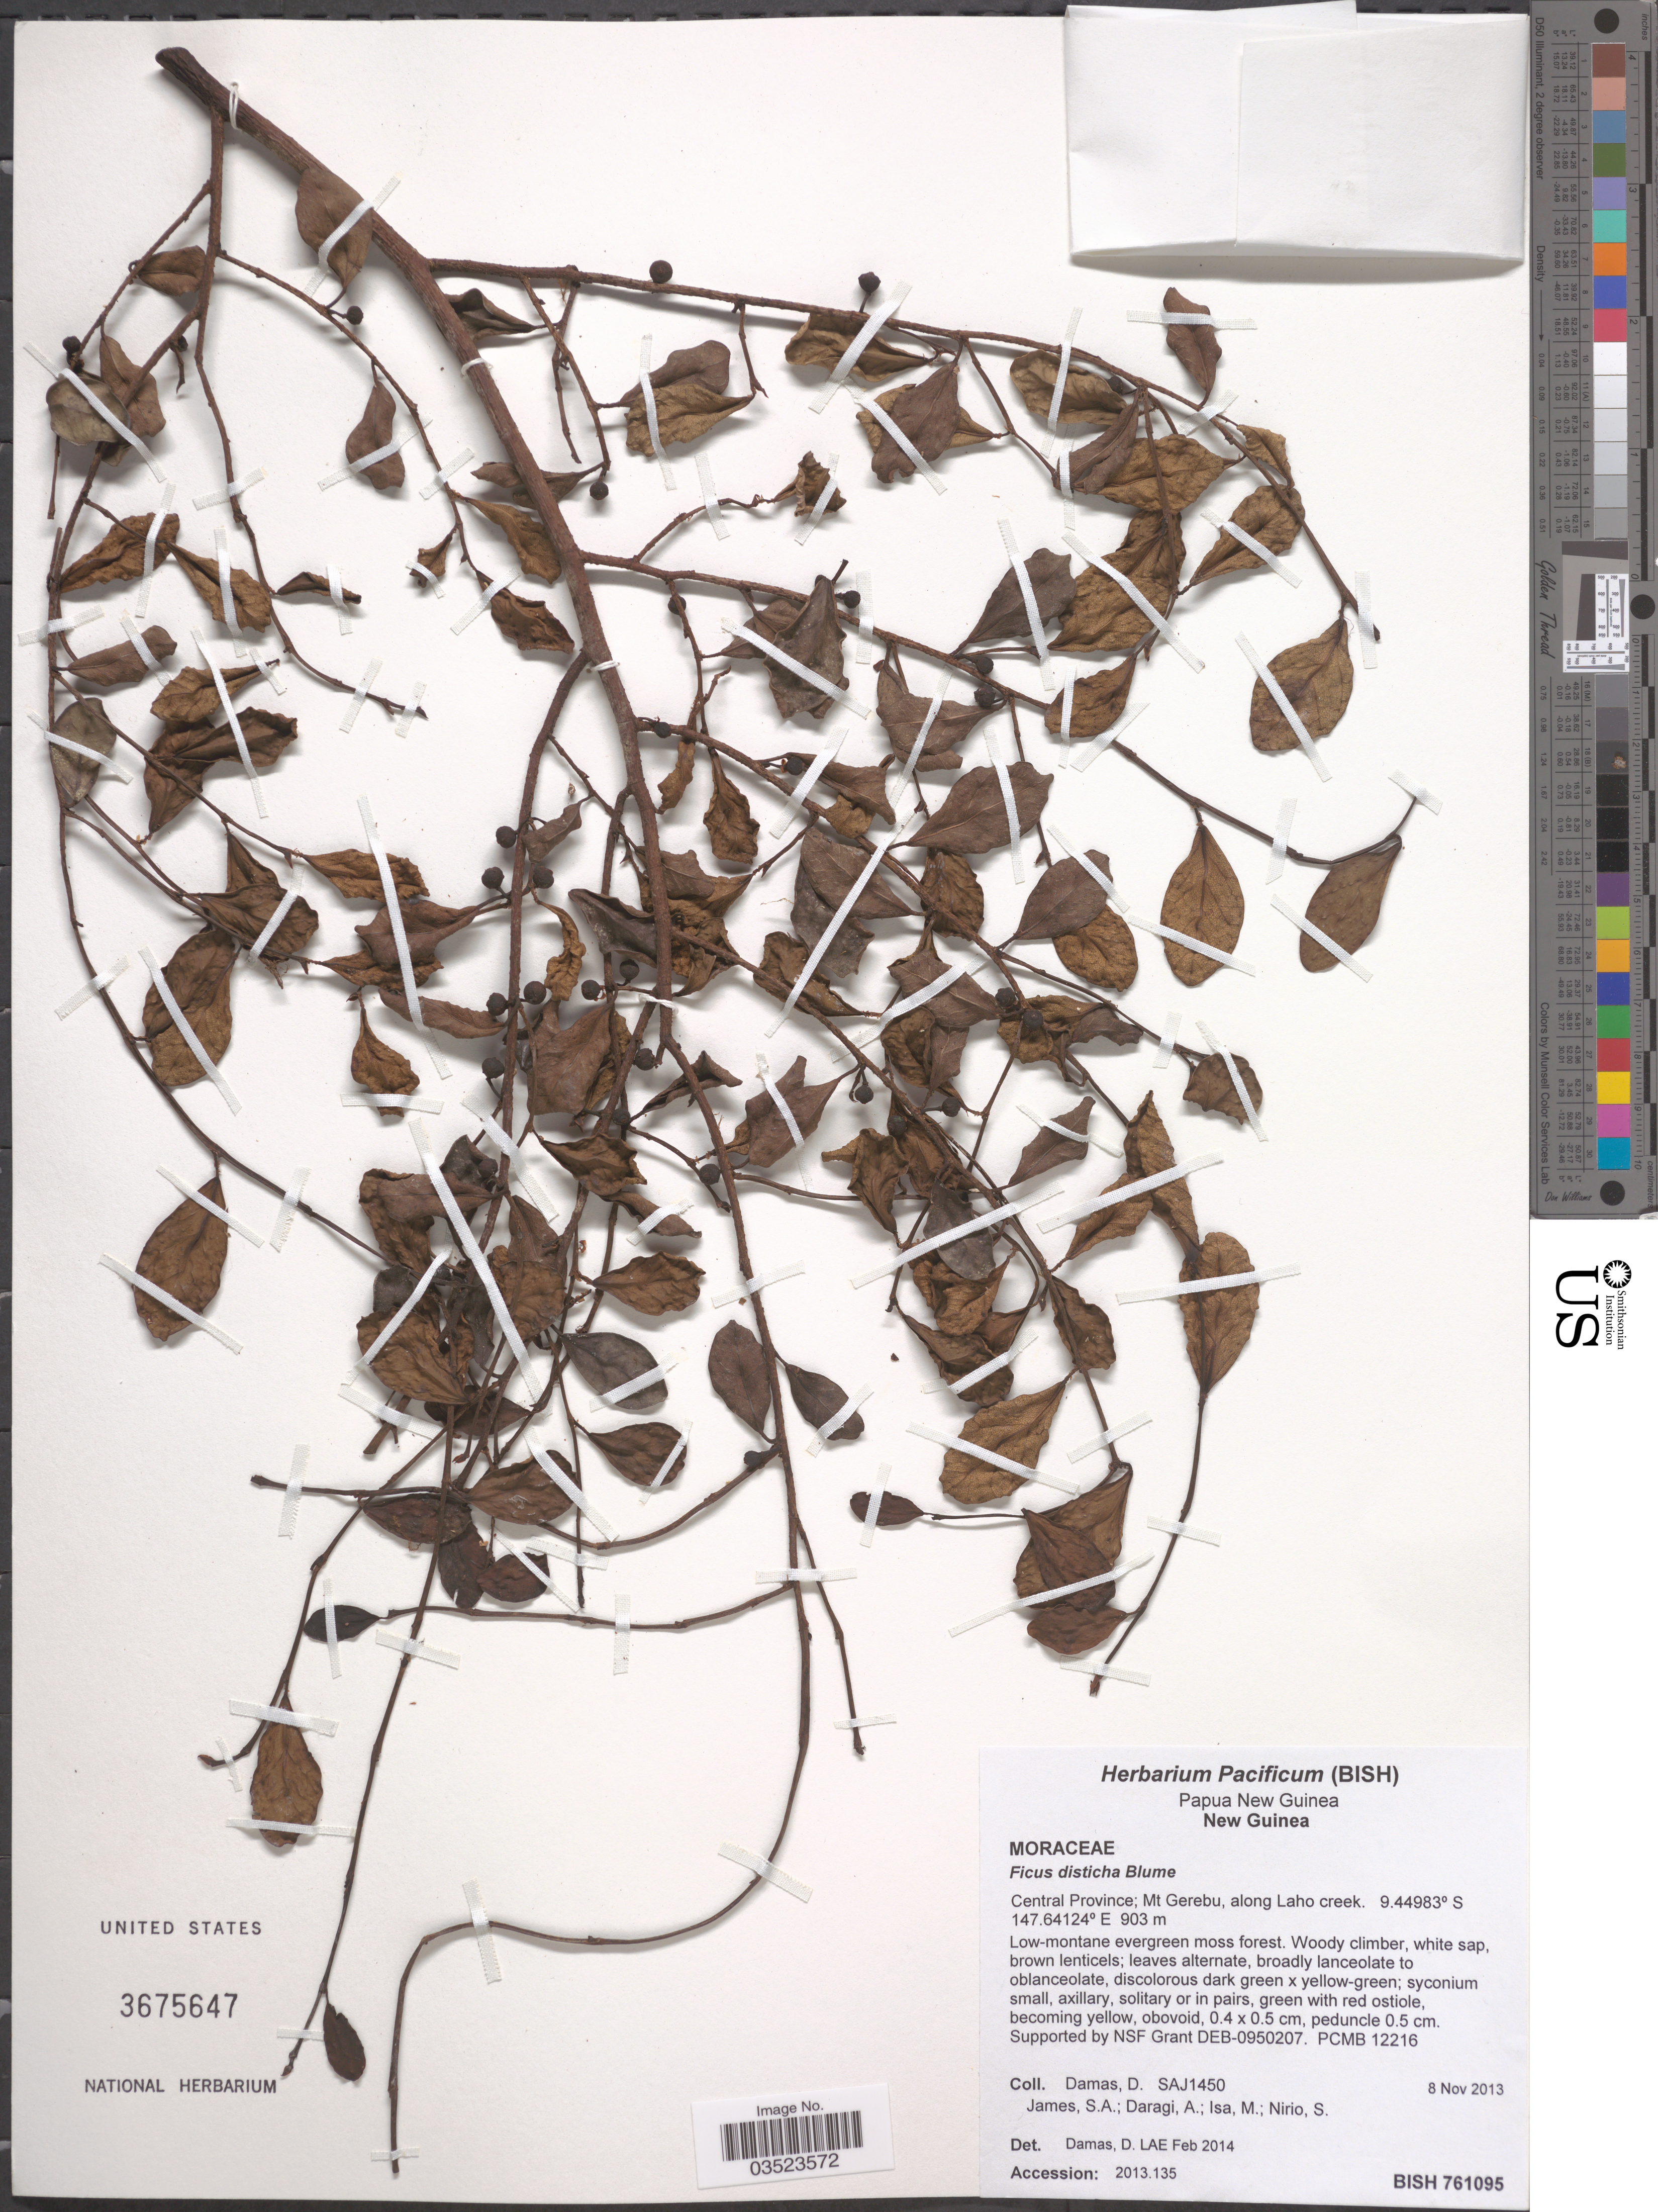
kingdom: Plantae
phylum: Tracheophyta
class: Magnoliopsida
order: Rosales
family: Moraceae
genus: Ficus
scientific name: Ficus disticha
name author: Blume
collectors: D. Damas, S. James, A. Daragi, M. Isa & S. Nirio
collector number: SAJ1450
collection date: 2013-11-08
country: Papua New Guinea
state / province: Central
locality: New Guinea. Central Province; Mt Gerebu, along Laho creek.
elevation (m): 903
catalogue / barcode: US 3675647